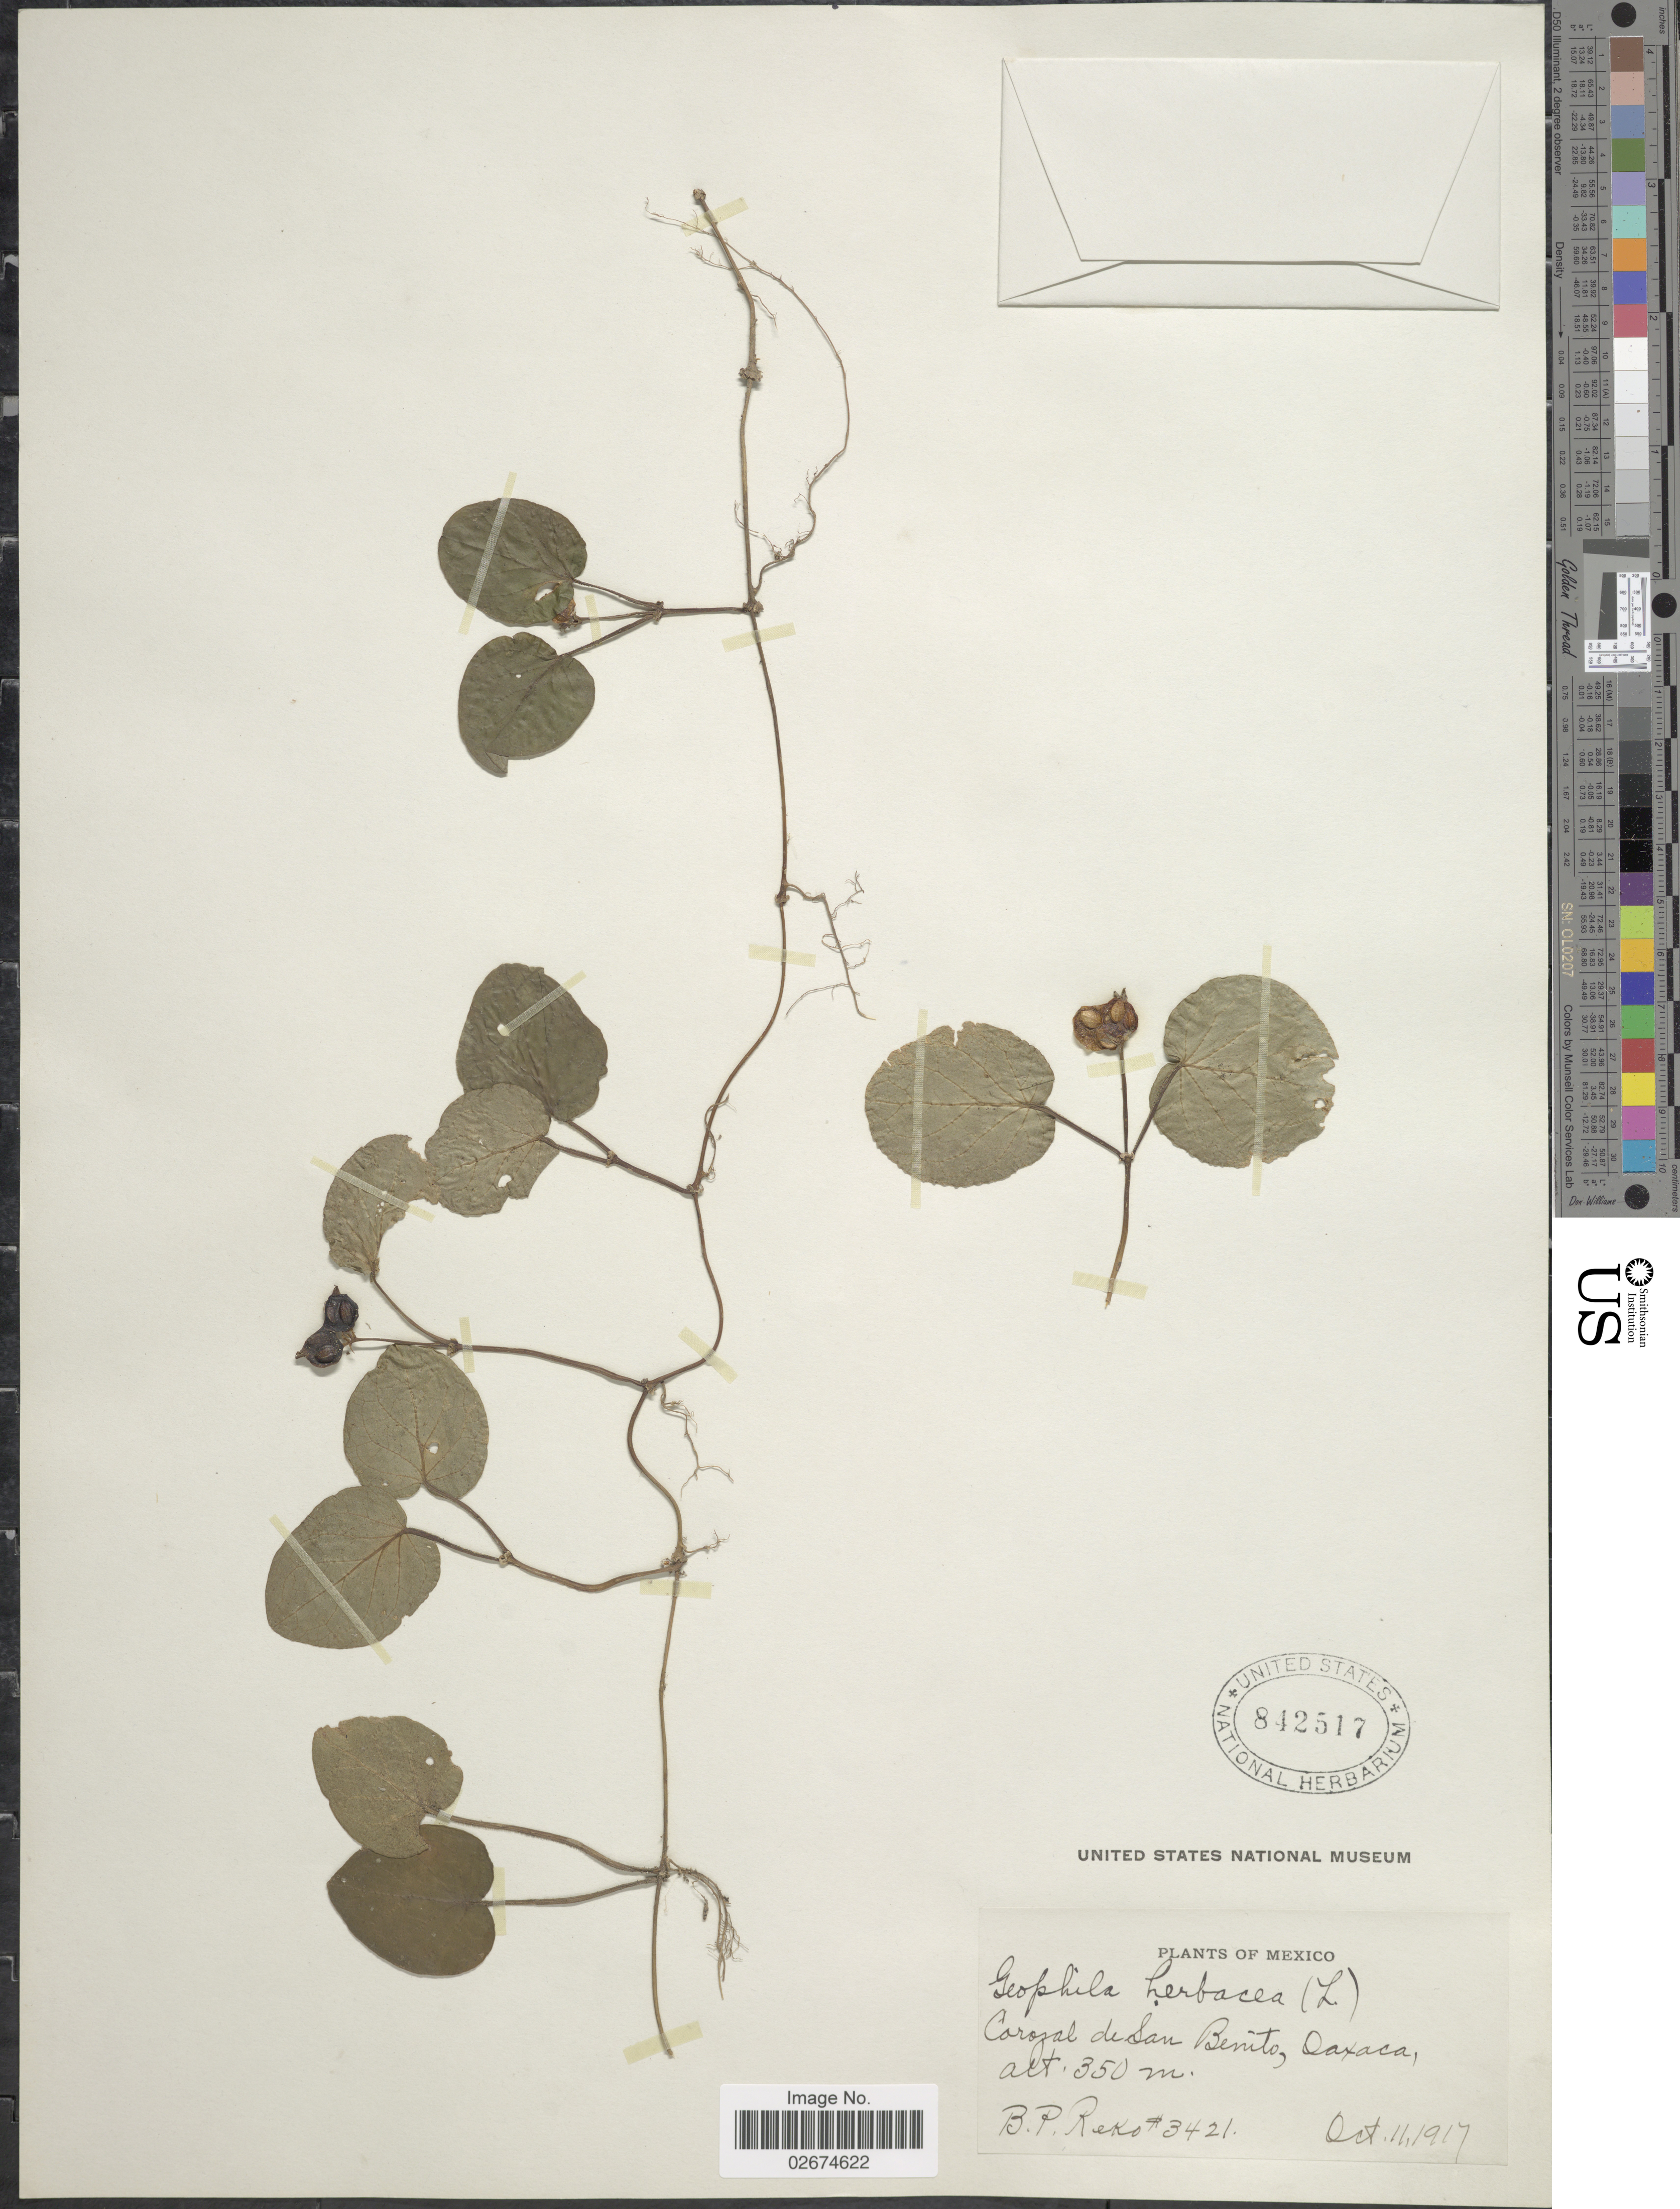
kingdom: Plantae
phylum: Tracheophyta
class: Magnoliopsida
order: Gentianales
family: Rubiaceae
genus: Geophila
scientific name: Geophila herbacea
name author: (Jacq.) K. Schum.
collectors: B. P. Reko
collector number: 3421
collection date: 1917-10-11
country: Mexico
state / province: Oaxaca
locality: Corozal de San Benito, Oaxaca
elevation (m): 350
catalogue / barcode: US 842517